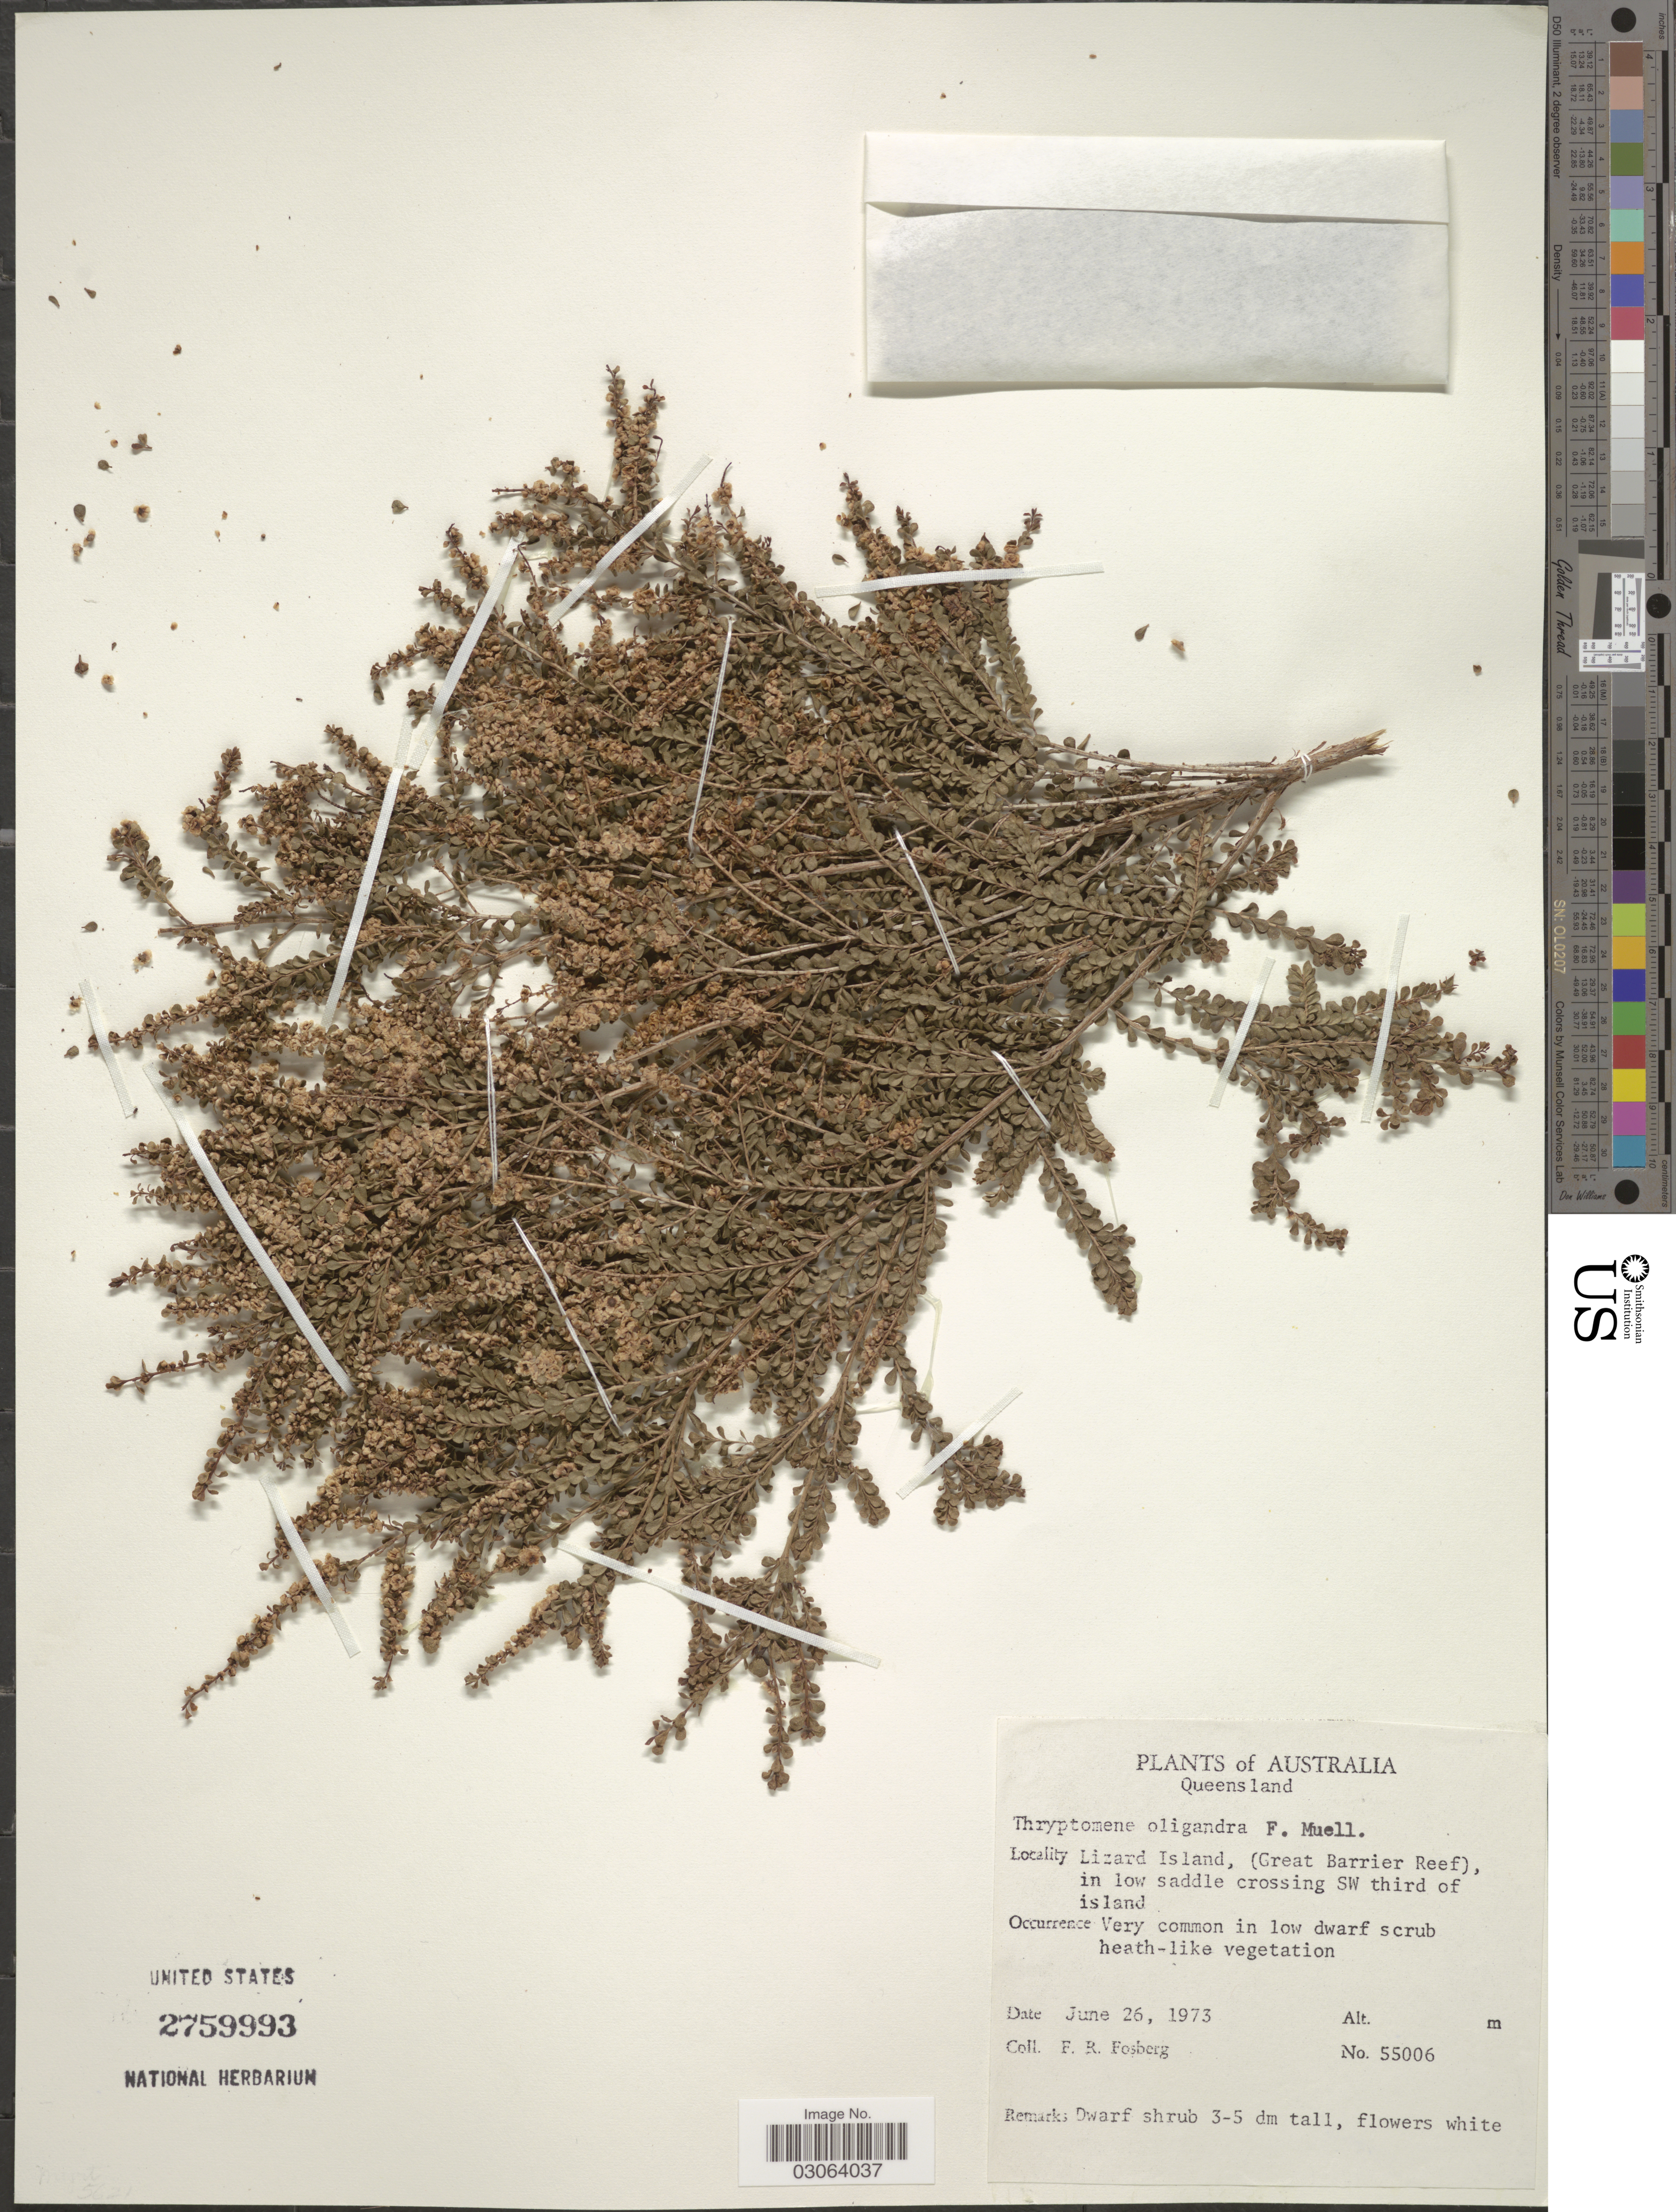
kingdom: Plantae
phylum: Tracheophyta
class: Magnoliopsida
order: Myrtales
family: Myrtaceae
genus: Thryptomene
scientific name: Thryptomene oligandra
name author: F. Muell.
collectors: F. R. Fosberg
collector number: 55006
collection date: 1973-06-26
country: Australia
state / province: Queensland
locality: Lizard Island, (Great Barrier Reef) in low saddle crossing SW third of island.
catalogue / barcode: US 2759993